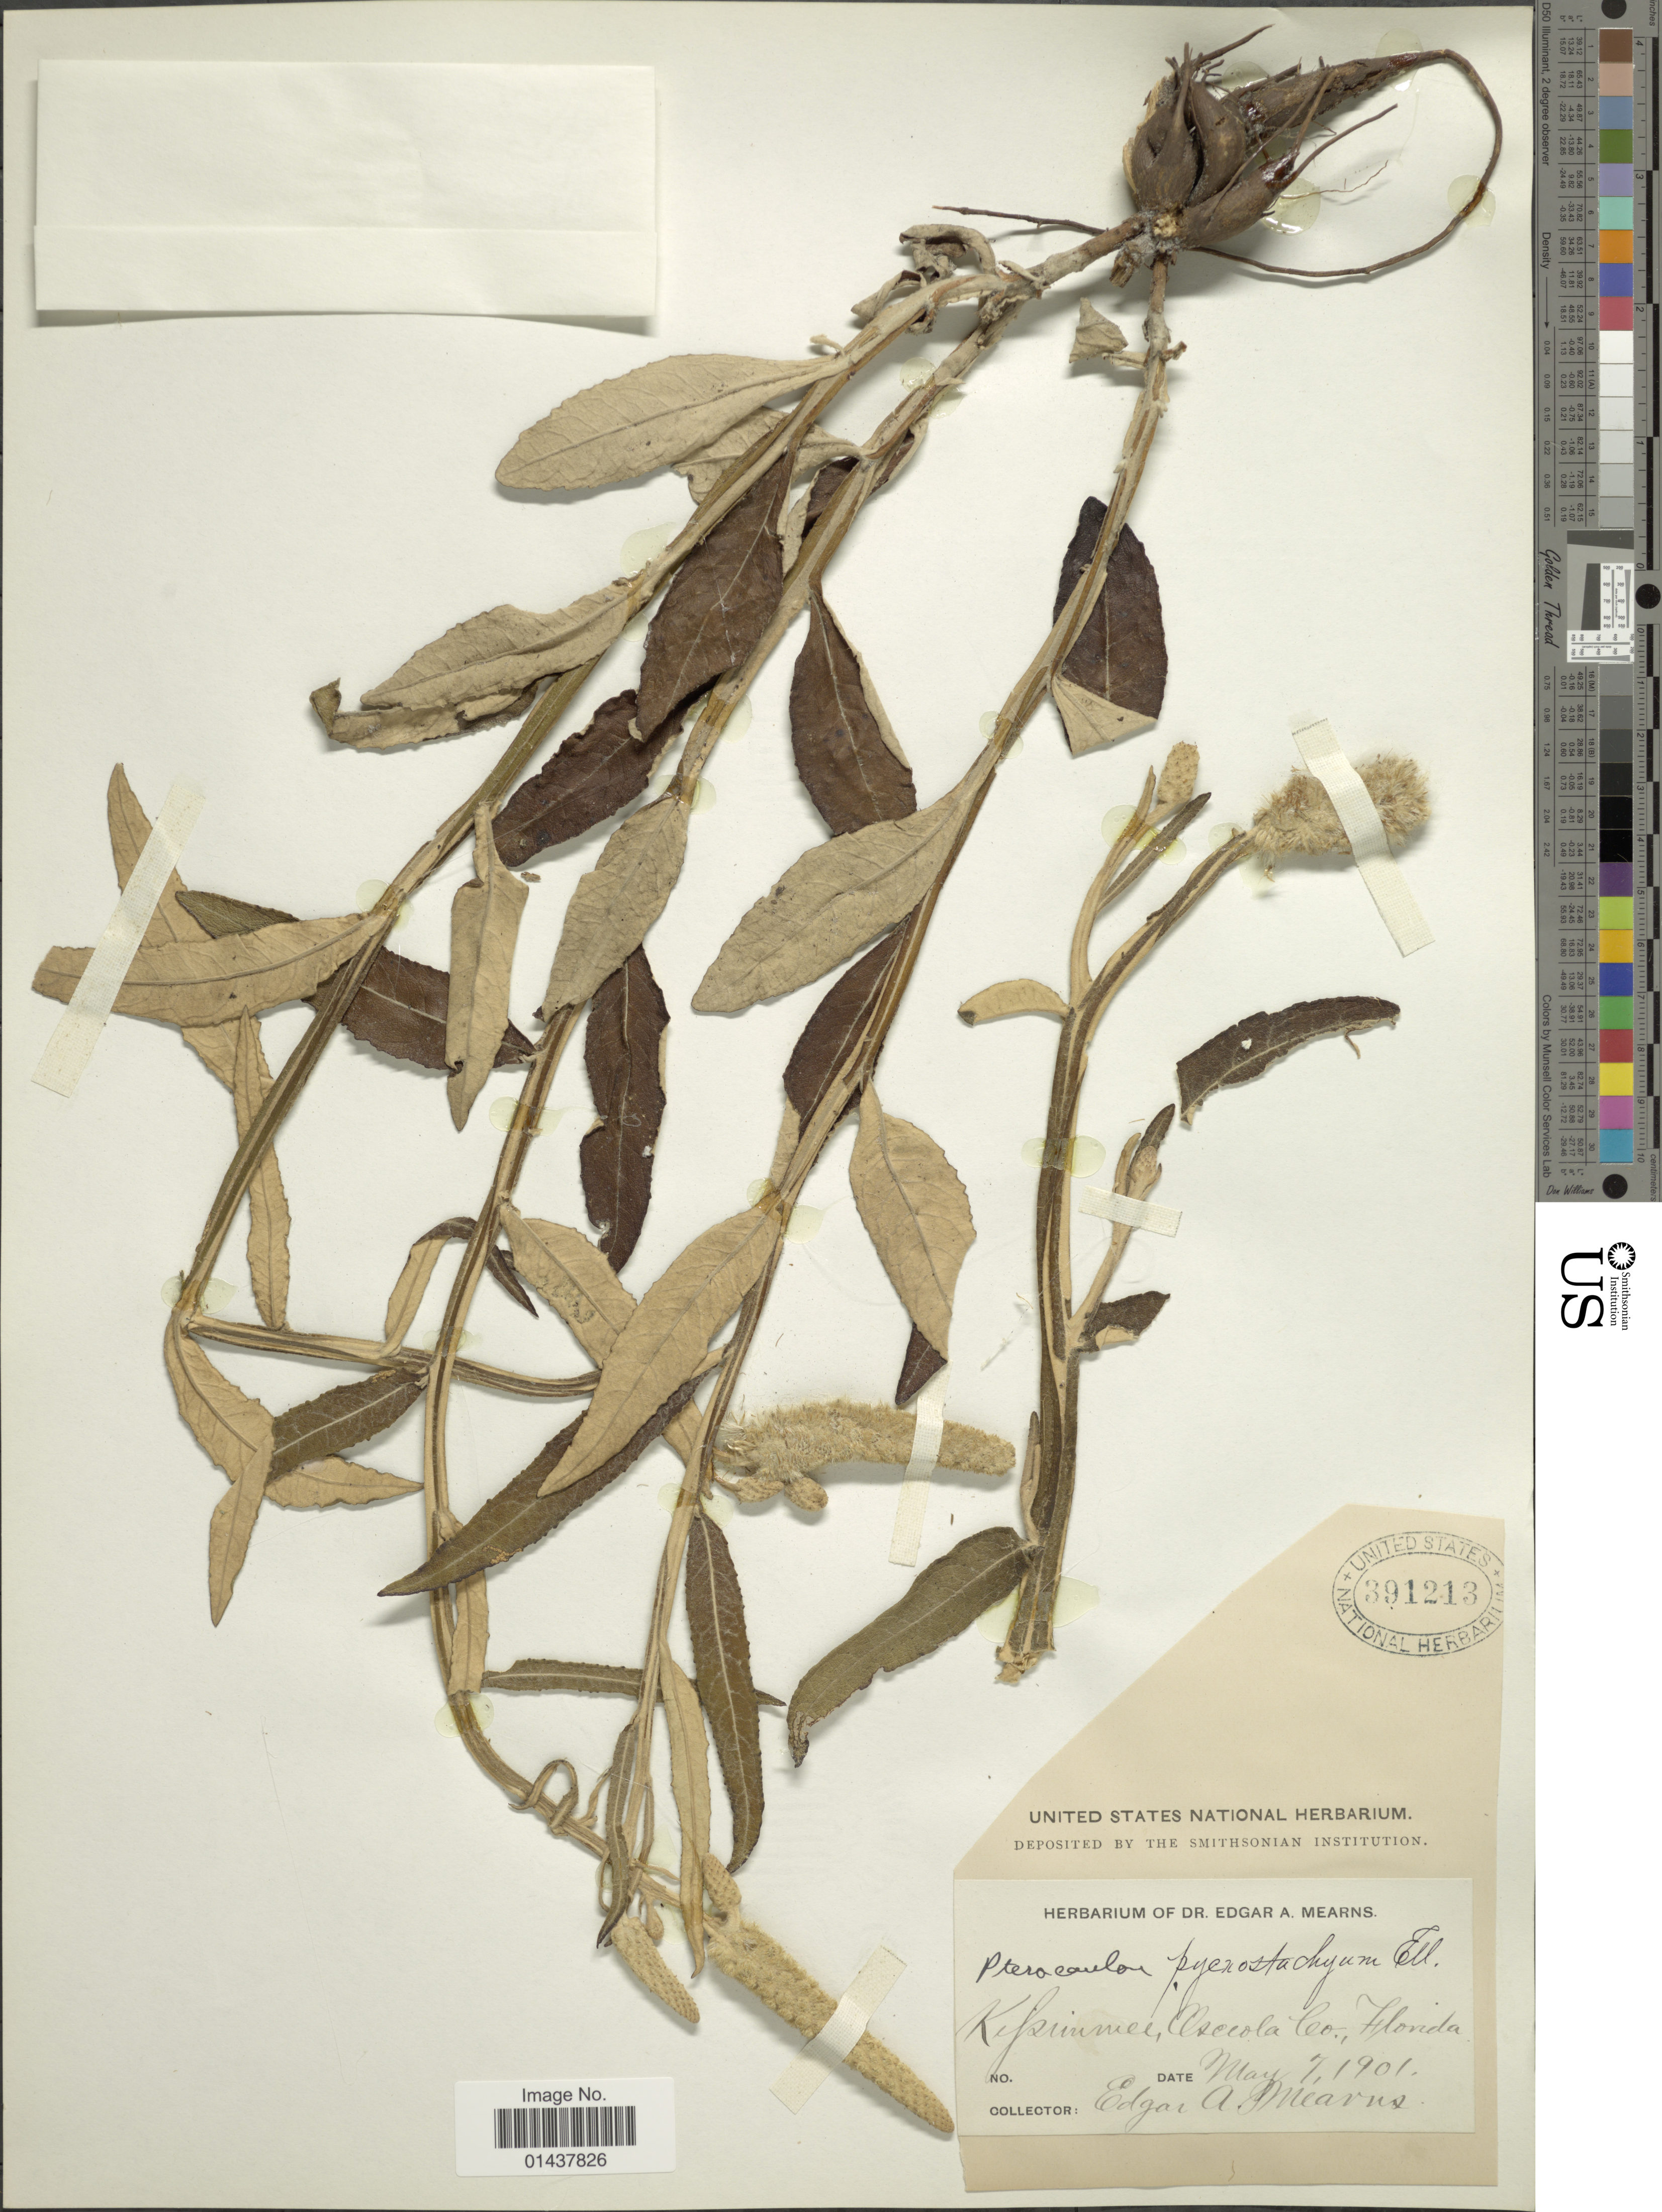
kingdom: Plantae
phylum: Tracheophyta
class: Magnoliopsida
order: Asterales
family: Asteraceae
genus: Pterocaulon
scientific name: Pterocaulon pycnostachyum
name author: (Michx.) Elliott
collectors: E. A. Mearns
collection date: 1901-05-07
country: United States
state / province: Florida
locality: Kissimmee, Osceola Co.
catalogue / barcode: US 391213